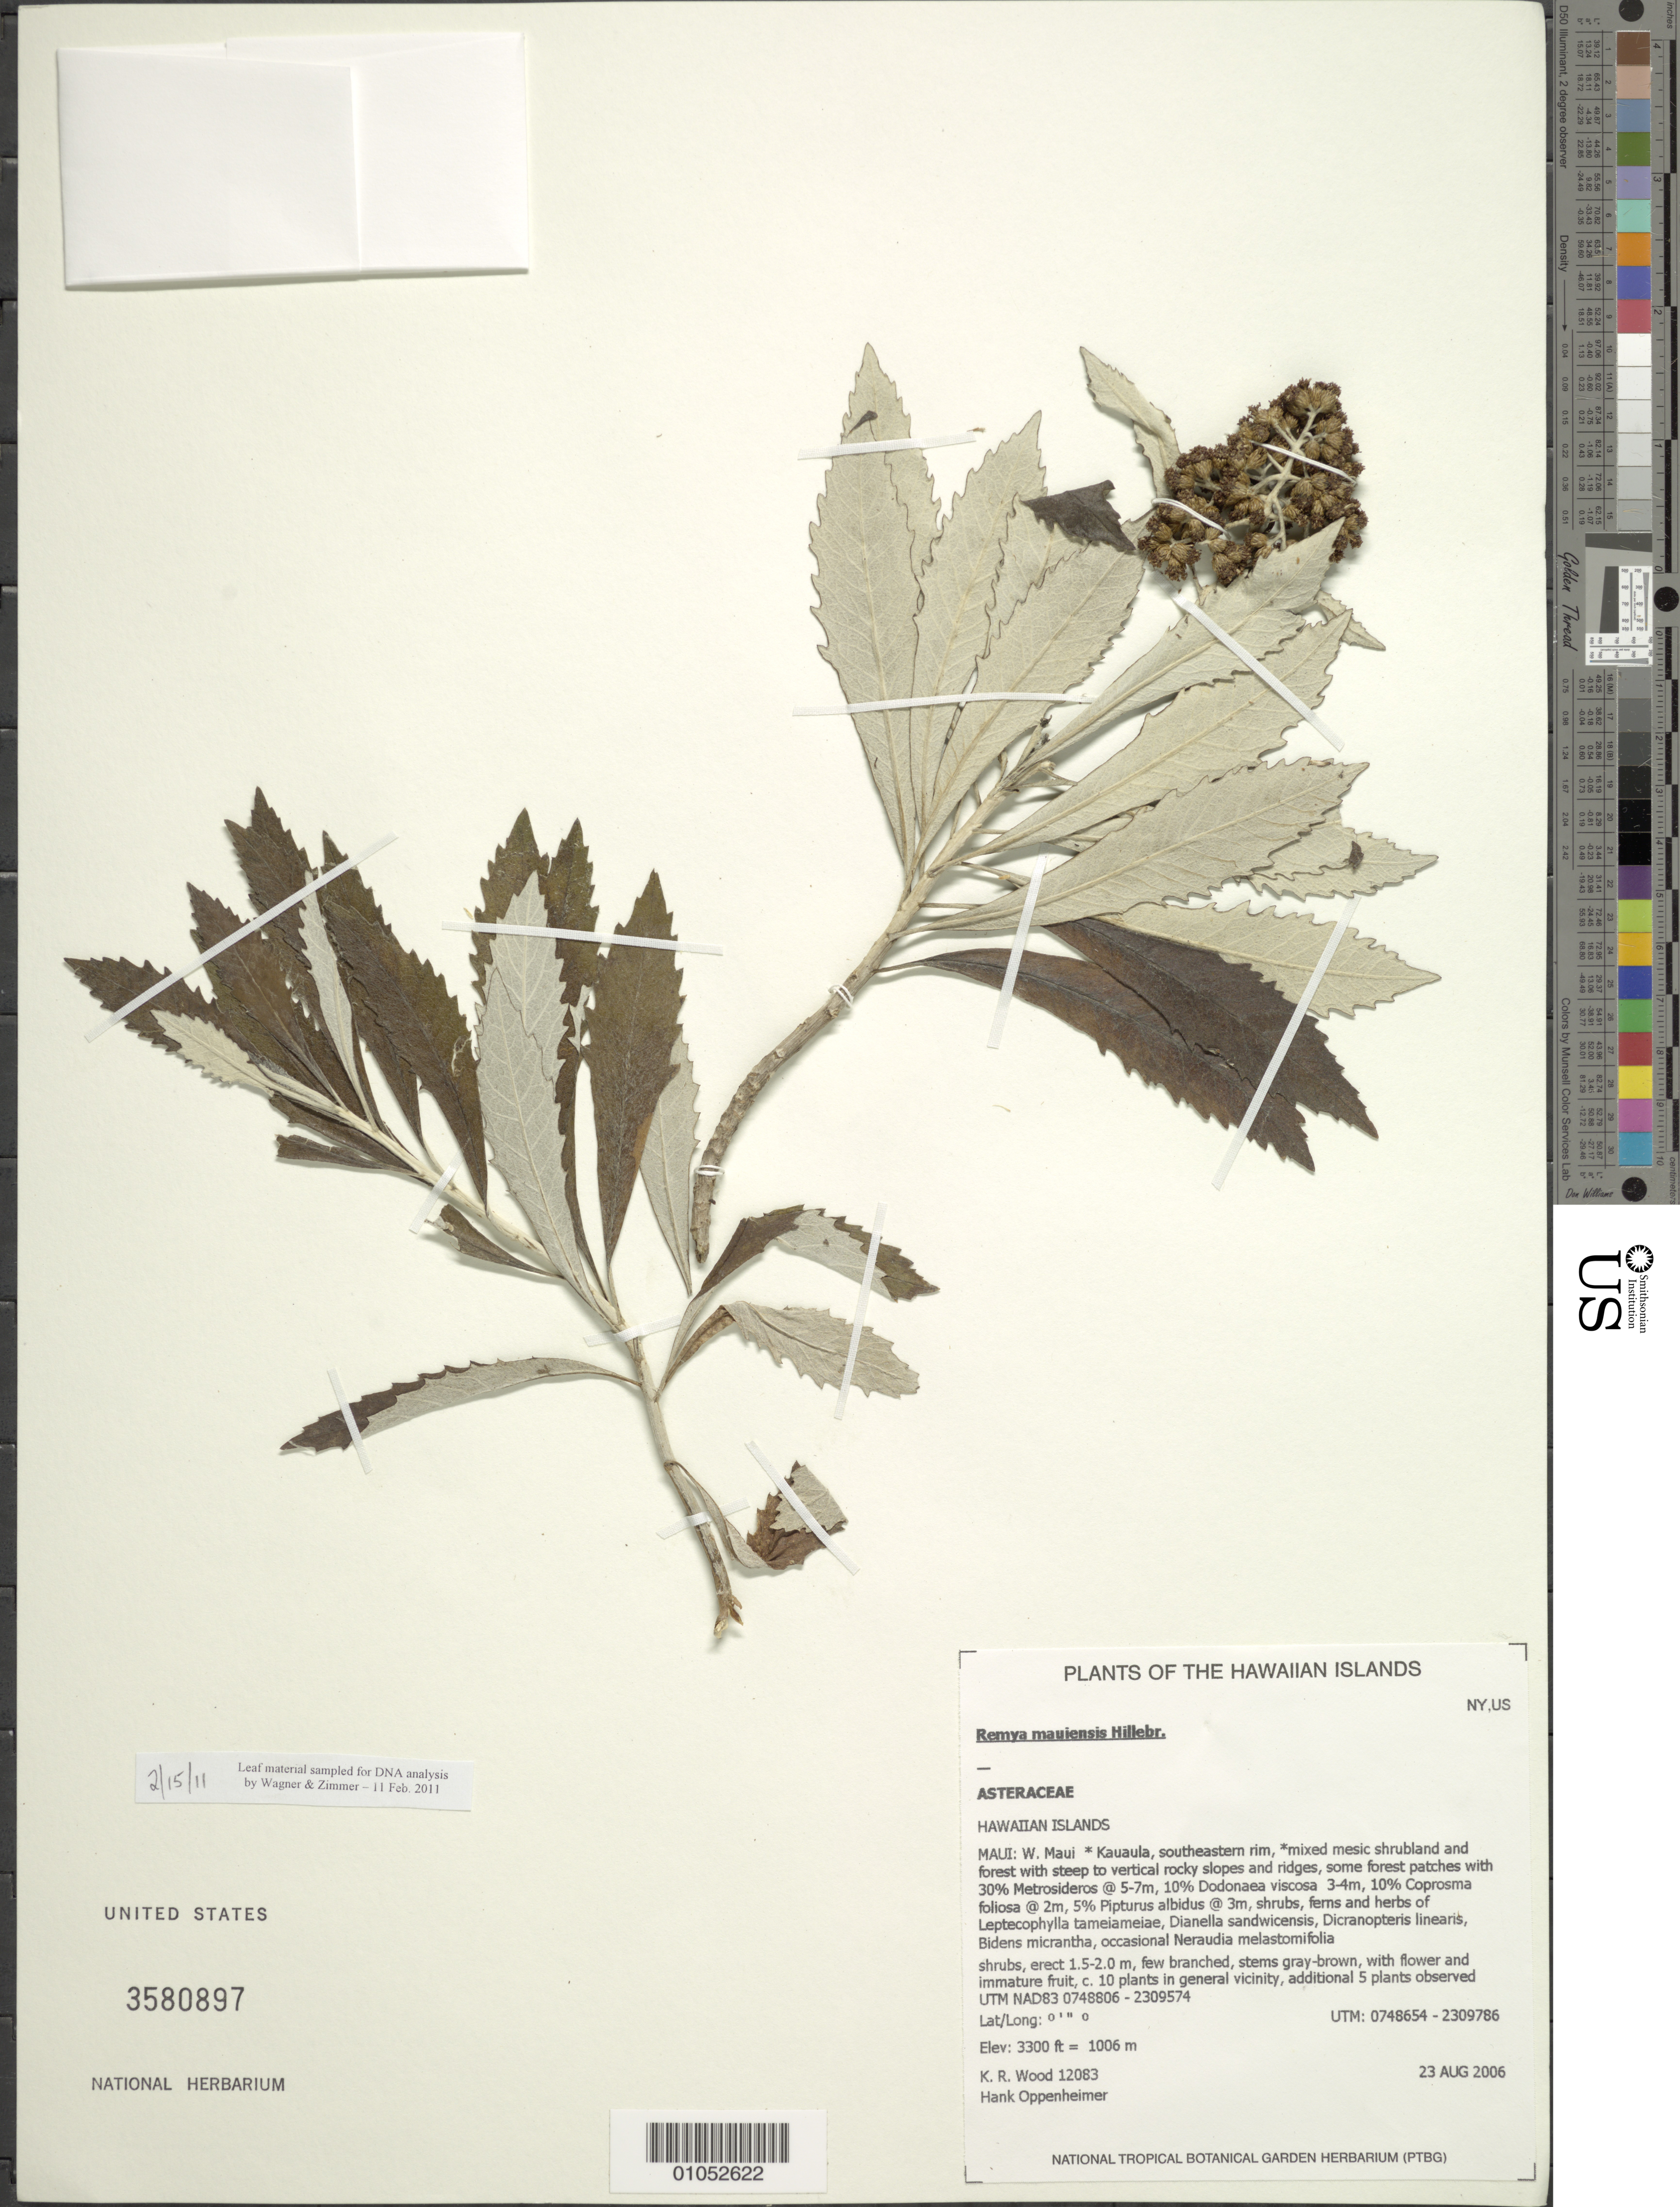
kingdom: Plantae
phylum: Tracheophyta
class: Magnoliopsida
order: Asterales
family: Asteraceae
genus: Remya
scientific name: Remya mauiensis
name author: Hillebr.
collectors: K. R. Wood & H. Oppenheimer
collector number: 12083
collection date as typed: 23 Aug 2006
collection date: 2006-08-23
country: United States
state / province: Hawaii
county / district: Maui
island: Maui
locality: West Maui. Kauaula, southeastern rim.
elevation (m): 1006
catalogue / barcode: US 3580897